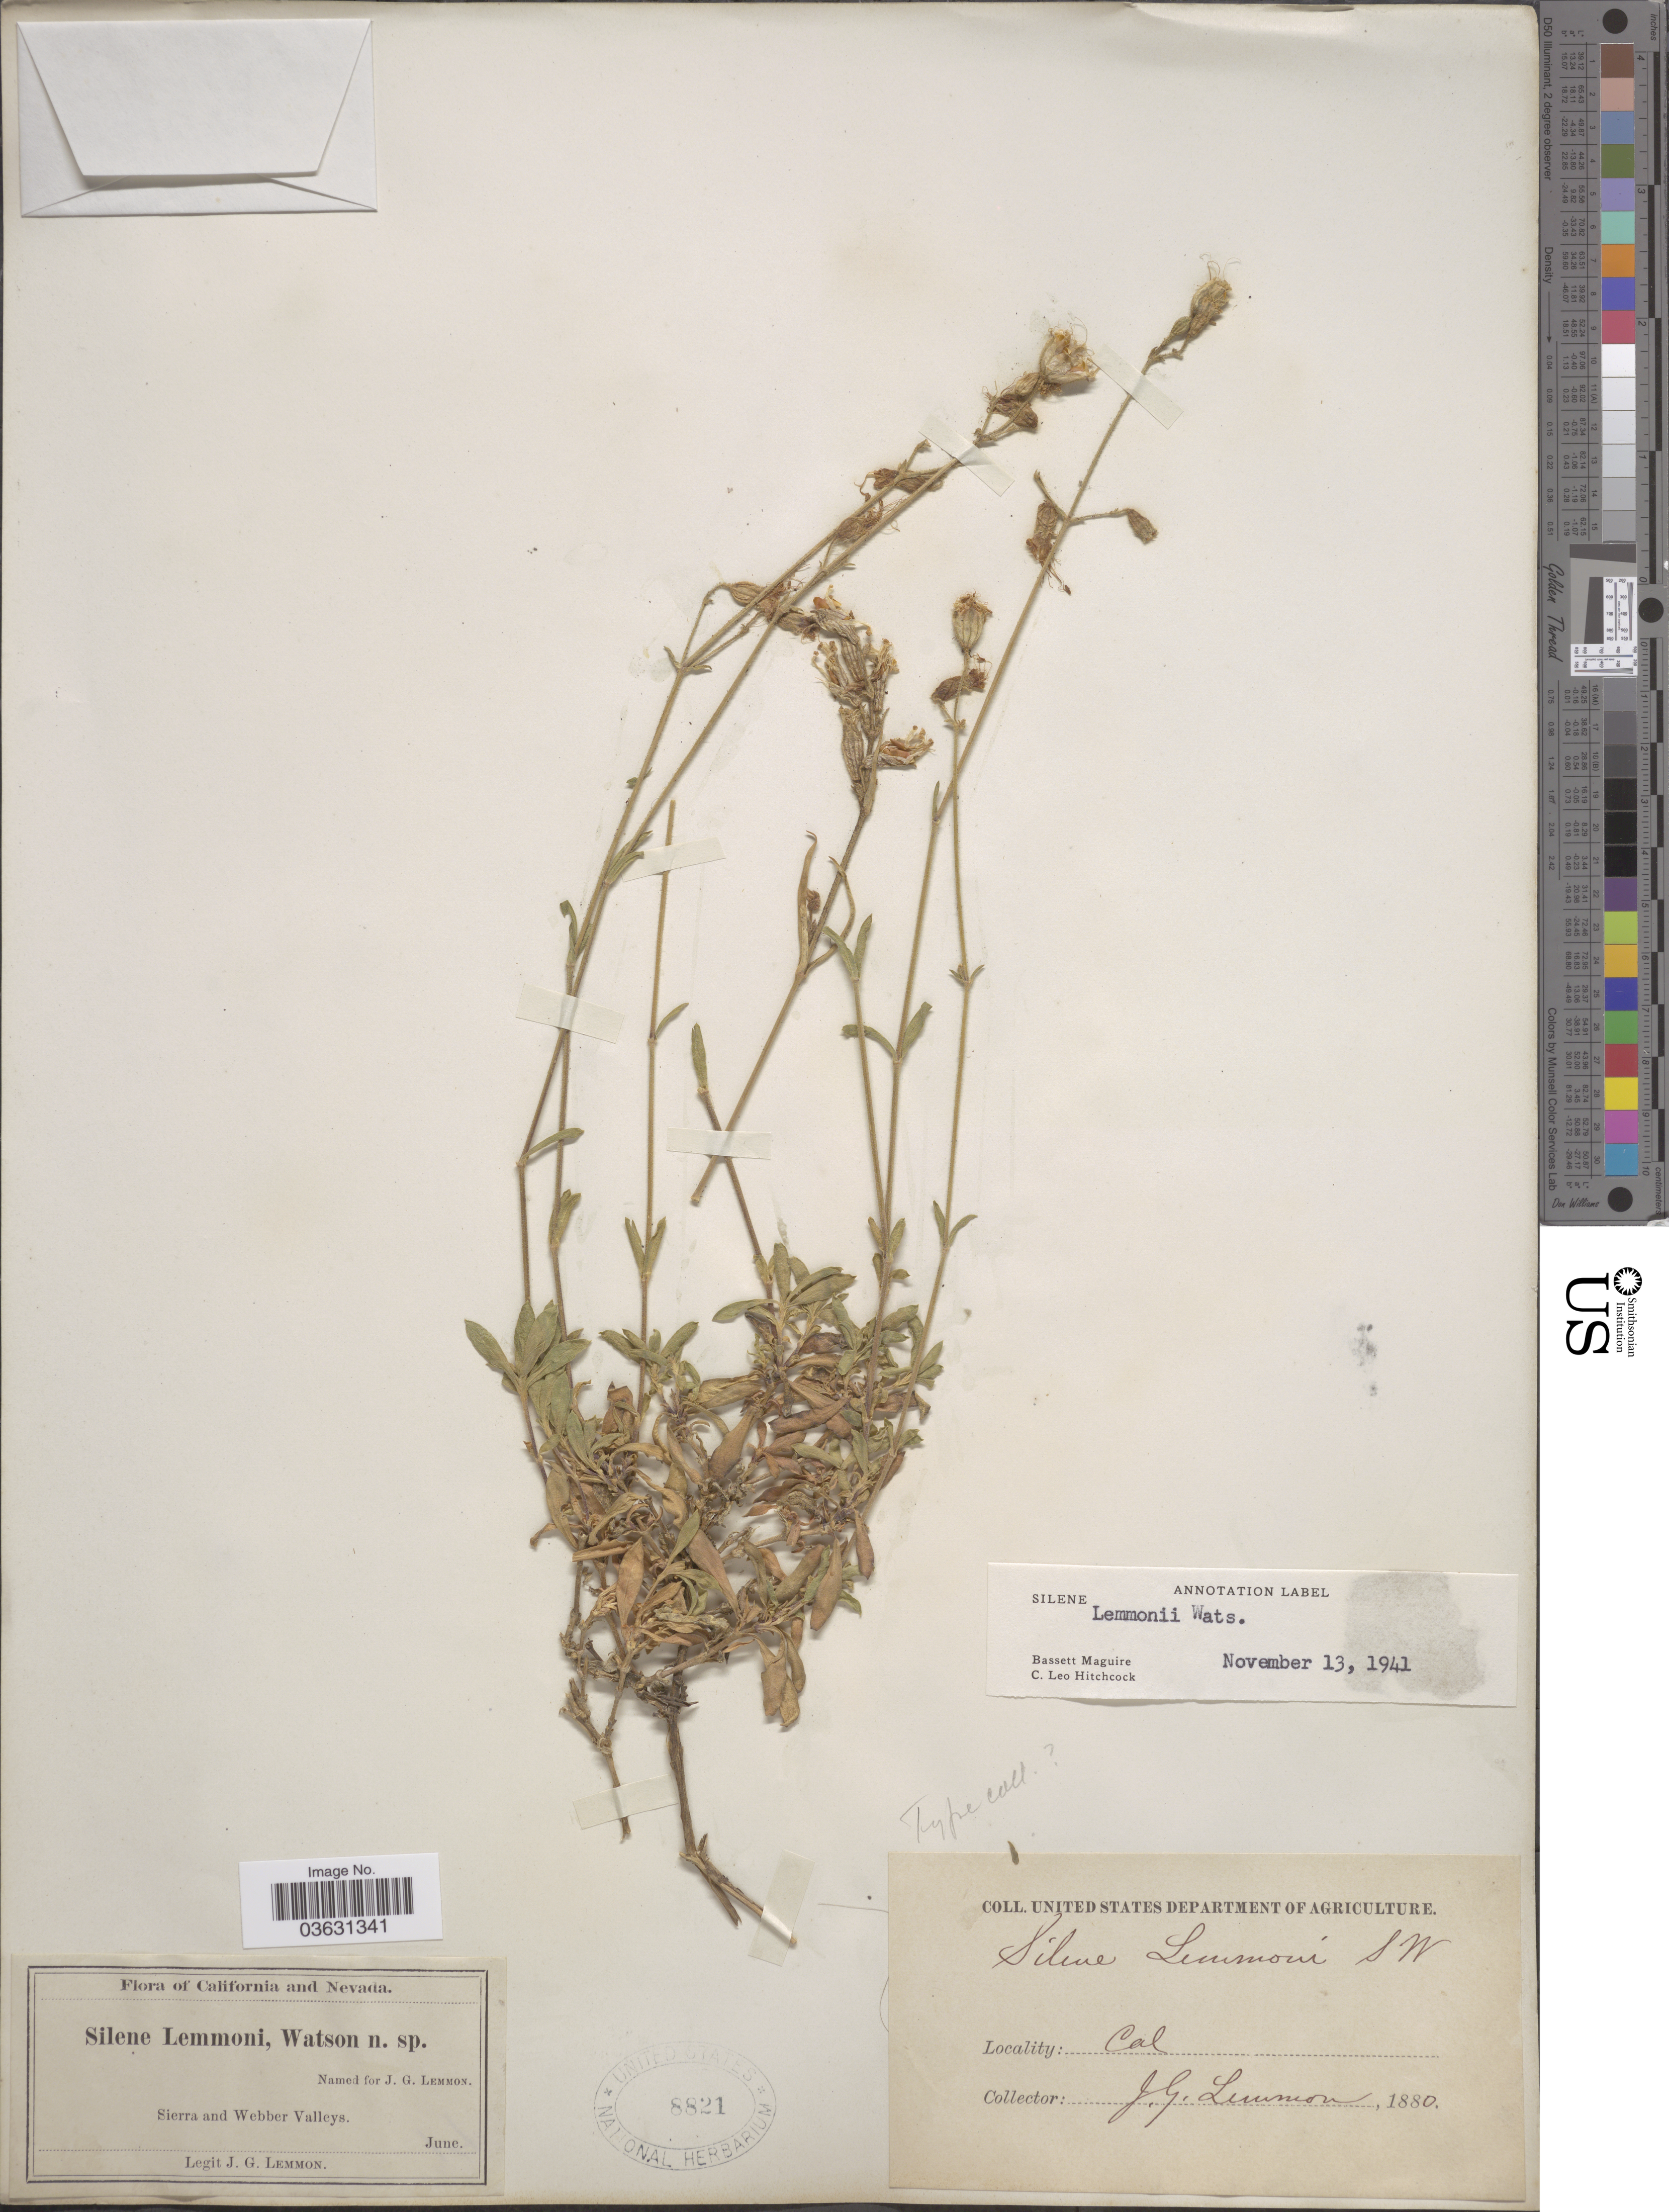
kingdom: Plantae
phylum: Tracheophyta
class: Magnoliopsida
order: Caryophyllales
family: Caryophyllaceae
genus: Silene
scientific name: Silene lemmonii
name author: S. Watson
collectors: J. Lemmon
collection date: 1880-06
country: United States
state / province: California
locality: Sierra and Webber Valleys.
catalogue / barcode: US 8821